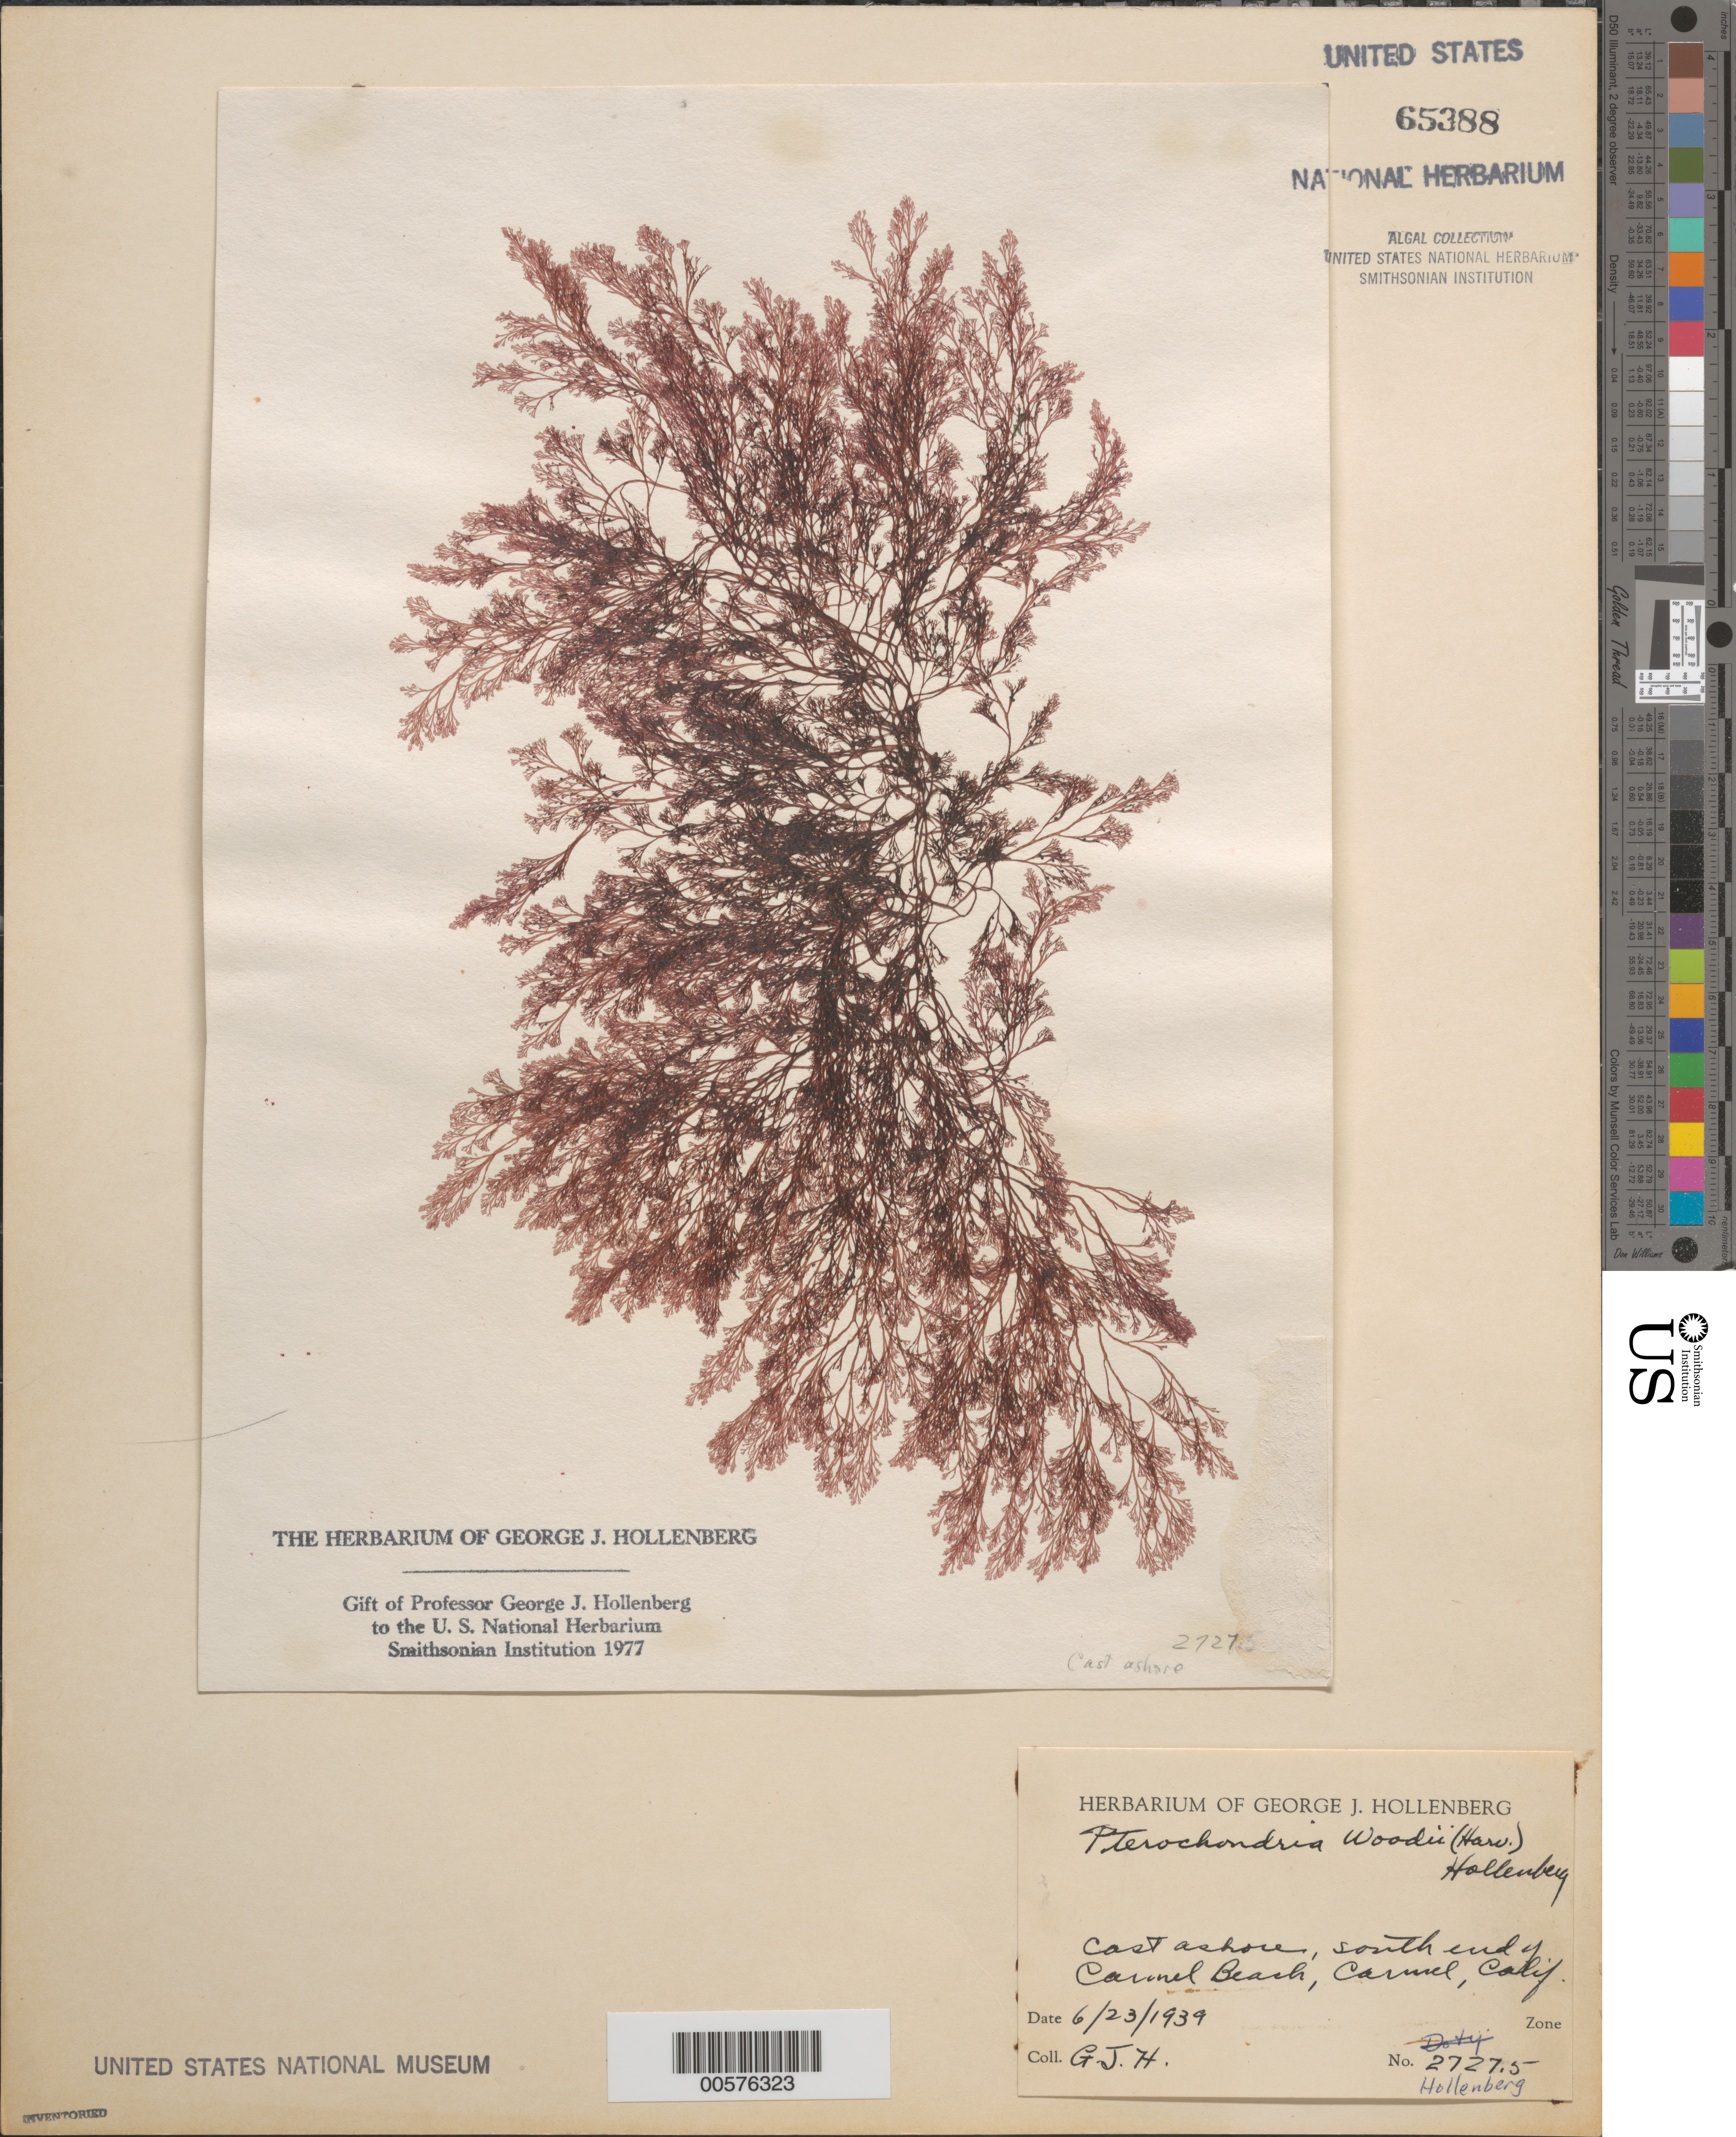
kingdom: Plantae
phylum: Rhodophyta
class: Florideophyceae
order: Ceramiales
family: Rhodomelaceae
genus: Pterochondria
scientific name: Pterochondria woodii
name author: (Harv.) Hollenb.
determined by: Hollenberg, George J.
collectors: G. Hollenberg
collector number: GJH 2727.5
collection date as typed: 23 Jun 1939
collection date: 1939-06-23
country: United States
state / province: California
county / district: Monterey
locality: Carmel Beach, Carmel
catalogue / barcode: US 65388